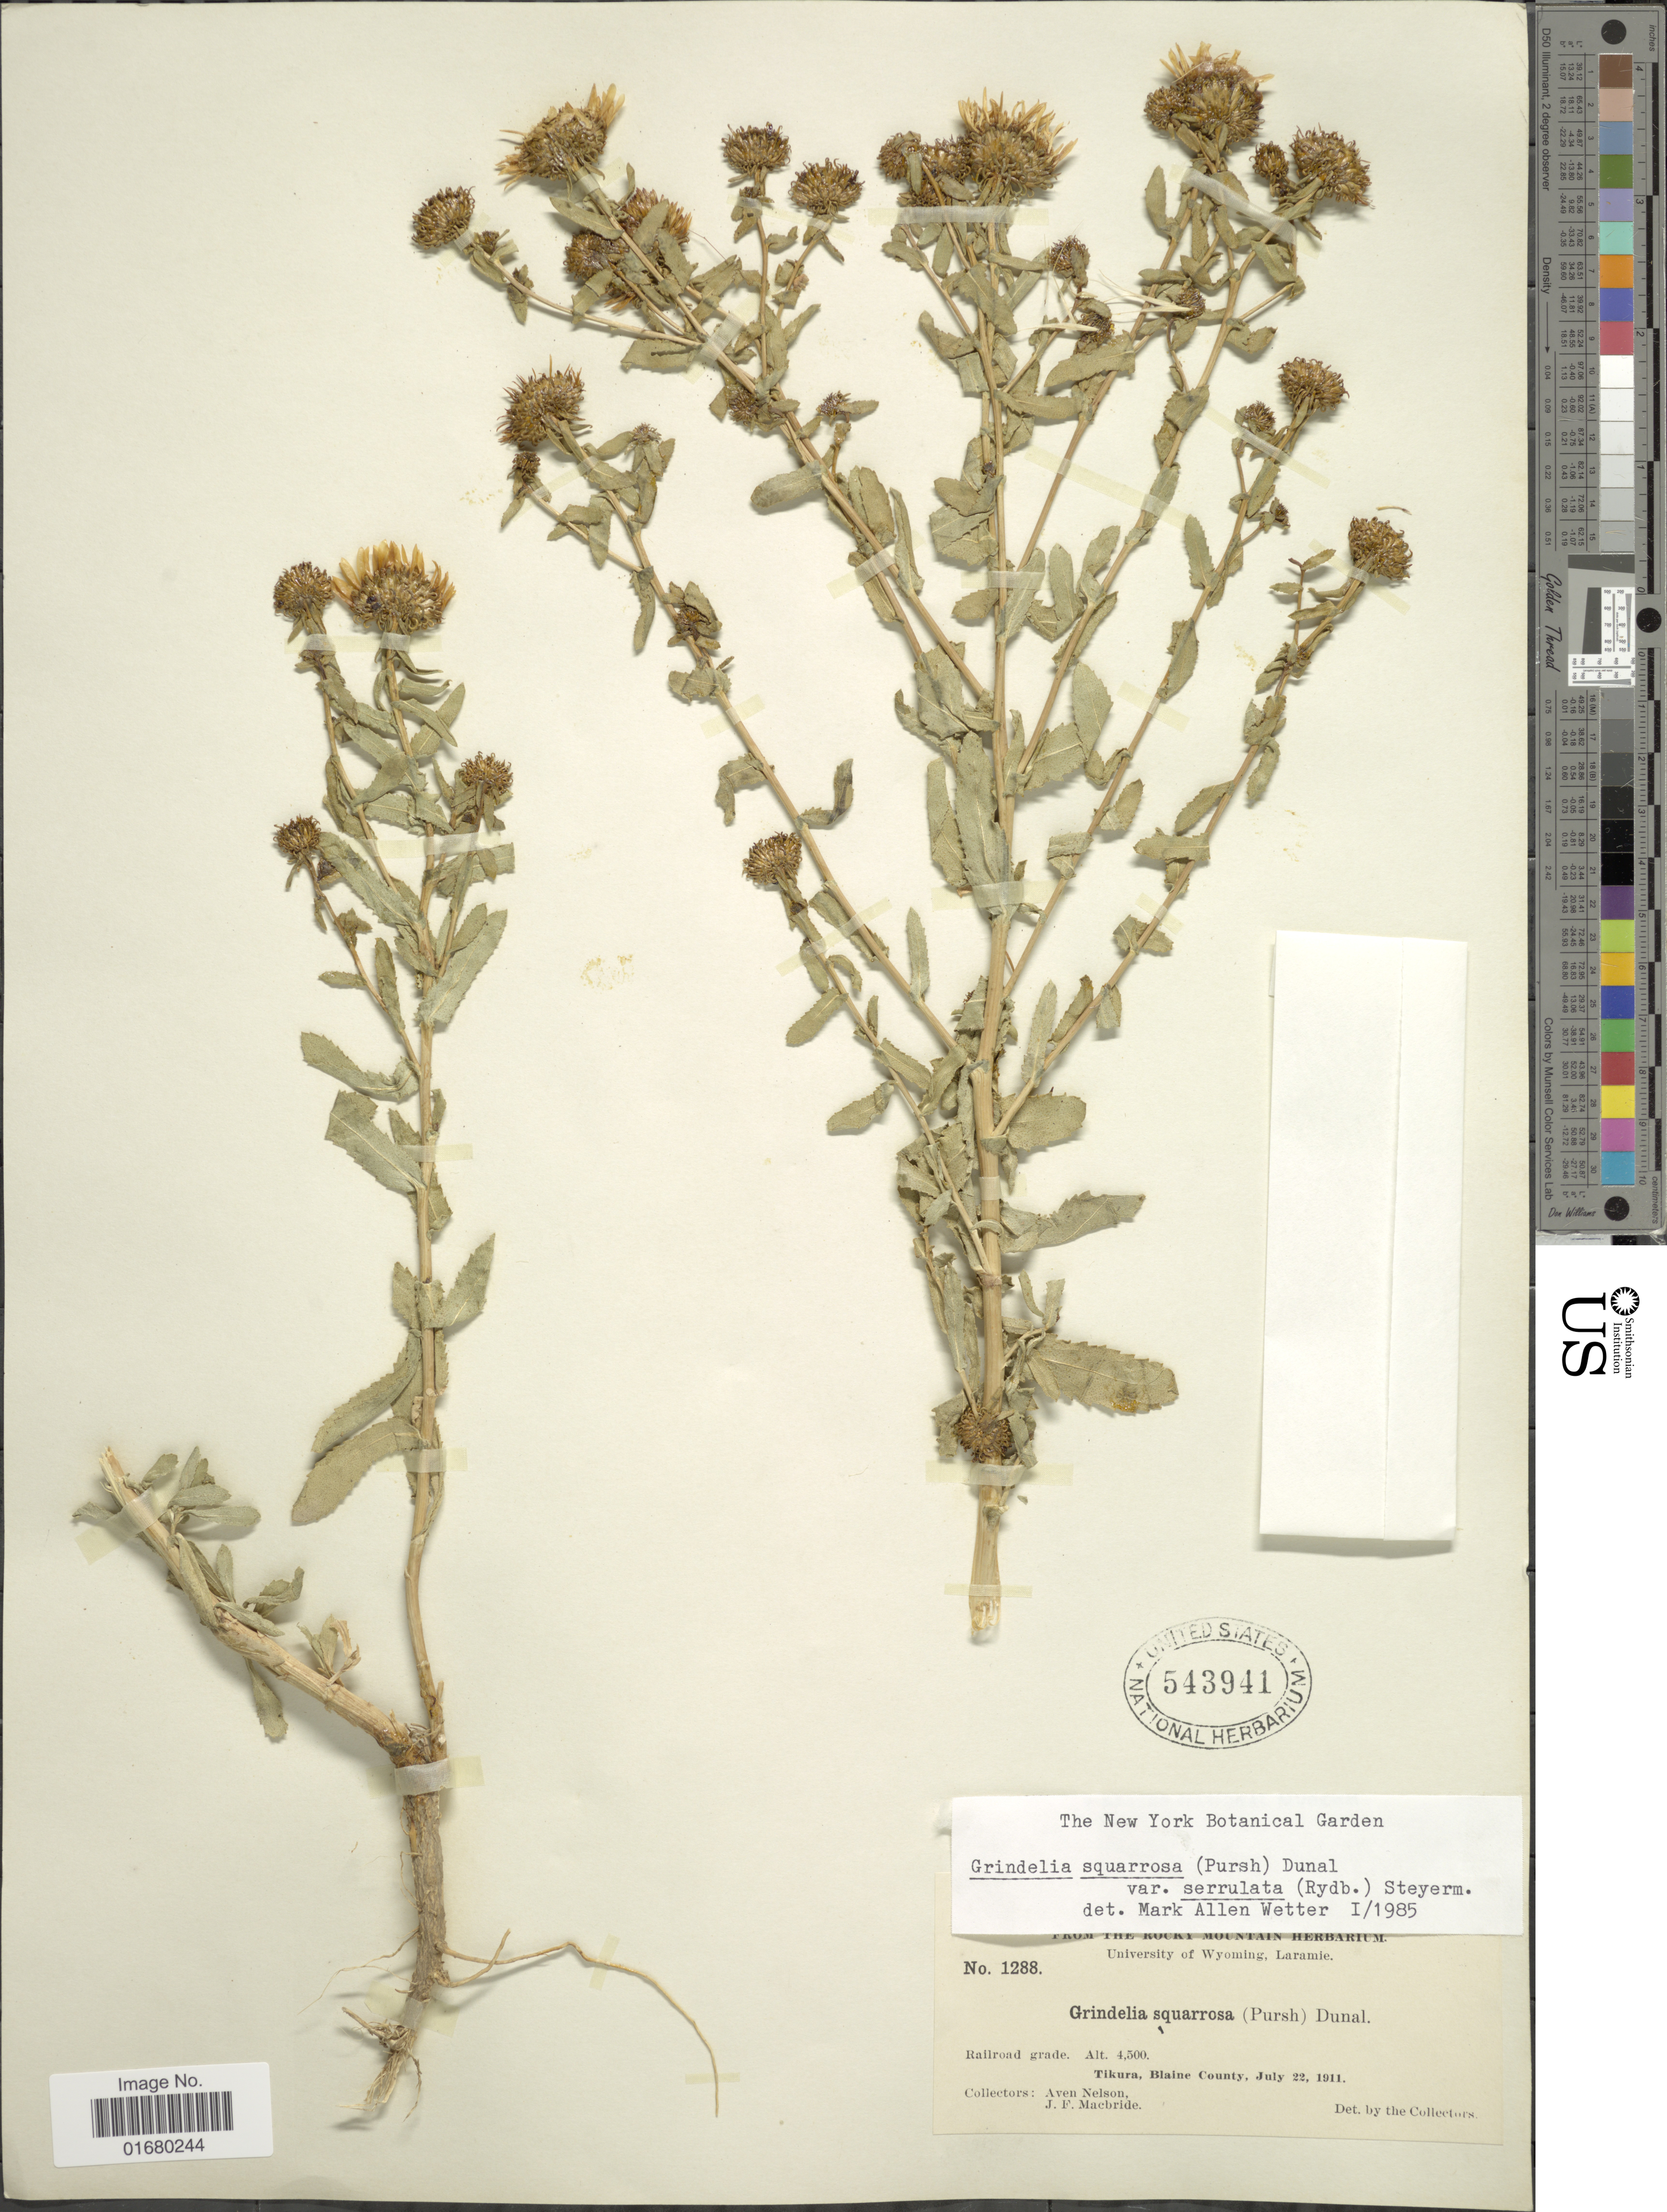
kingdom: Plantae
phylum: Tracheophyta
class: Magnoliopsida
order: Asterales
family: Asteraceae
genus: Grindelia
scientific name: Grindelia squarrosa var. serrulata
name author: (Rydb.) Steyerm.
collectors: A. Nelson & J. F. Macbride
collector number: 1288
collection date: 1911-07-22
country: United States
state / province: Idaho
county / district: Blaine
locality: Railroad grade, Tikura, Blaine County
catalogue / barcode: US 543941